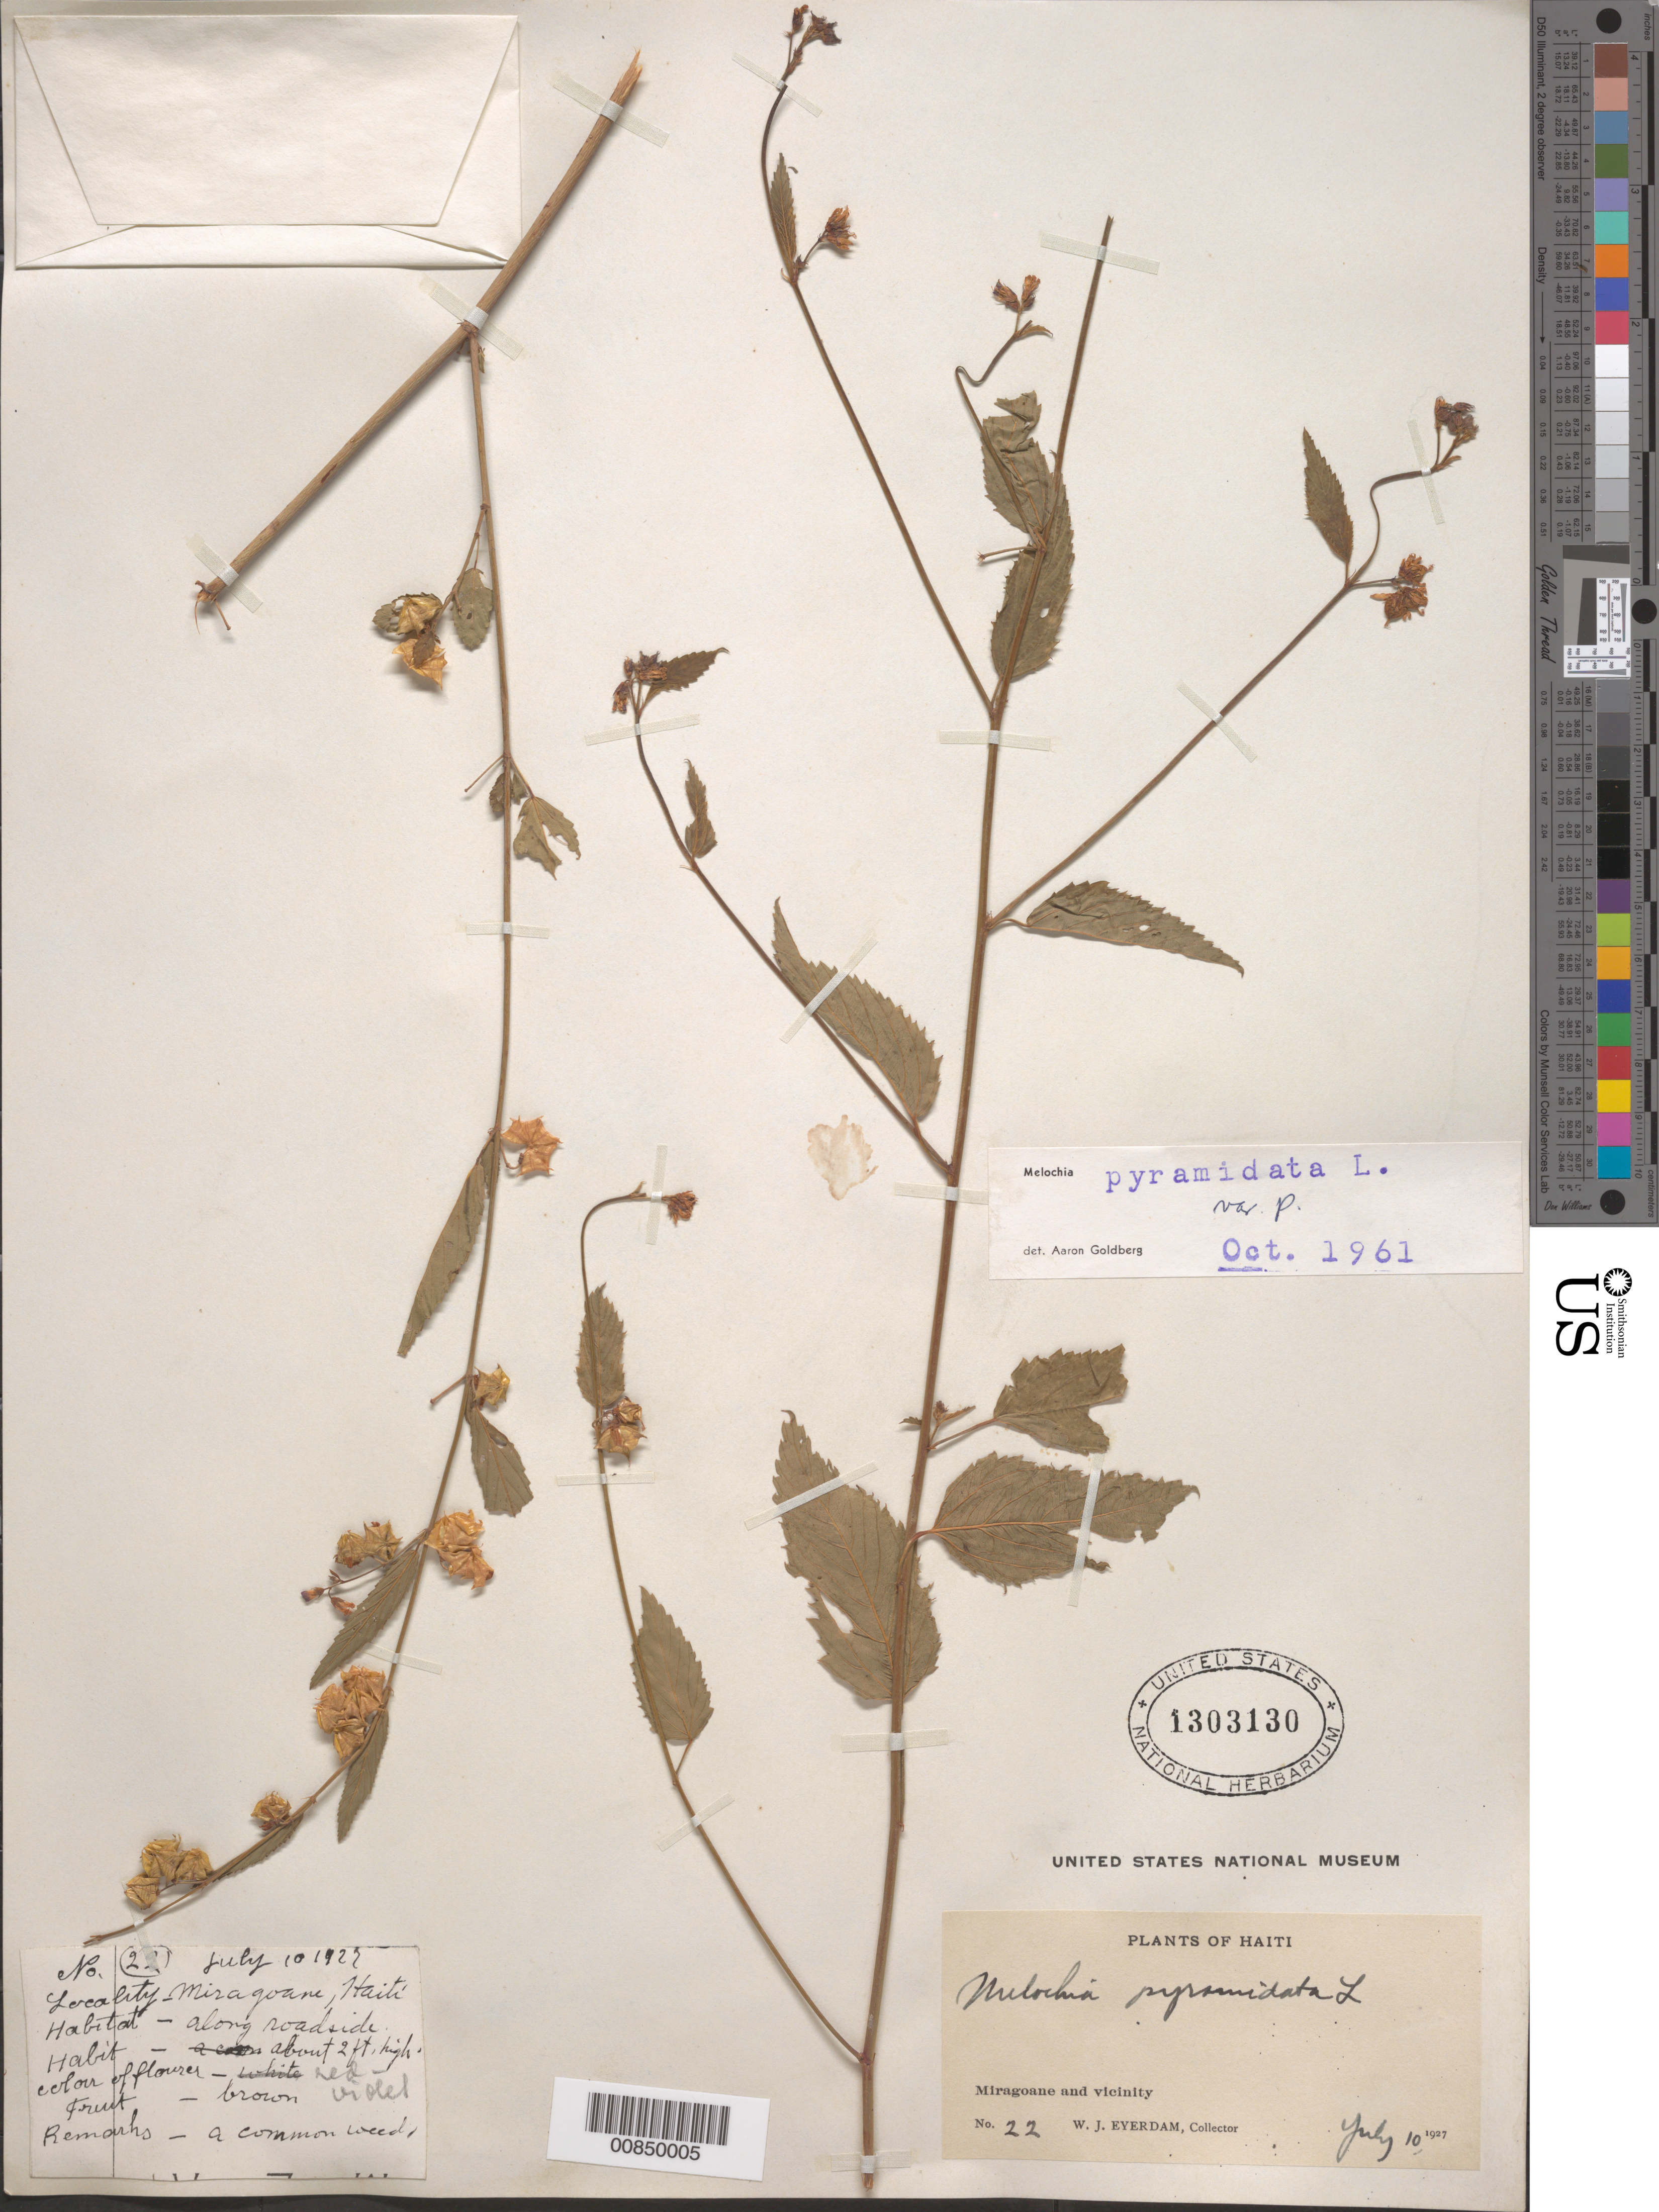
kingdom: Plantae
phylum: Tracheophyta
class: Magnoliopsida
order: Malvales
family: Malvaceae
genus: Melochia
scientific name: Melochia pyramidata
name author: L.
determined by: Goldberg, Aaron, (US), NMNH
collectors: W. Everdam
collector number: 22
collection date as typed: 10 Jul 1927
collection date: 1927-07-10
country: Haiti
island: Hispaniola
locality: Miragoane and vicinity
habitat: Along roadside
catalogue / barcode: US 1303130